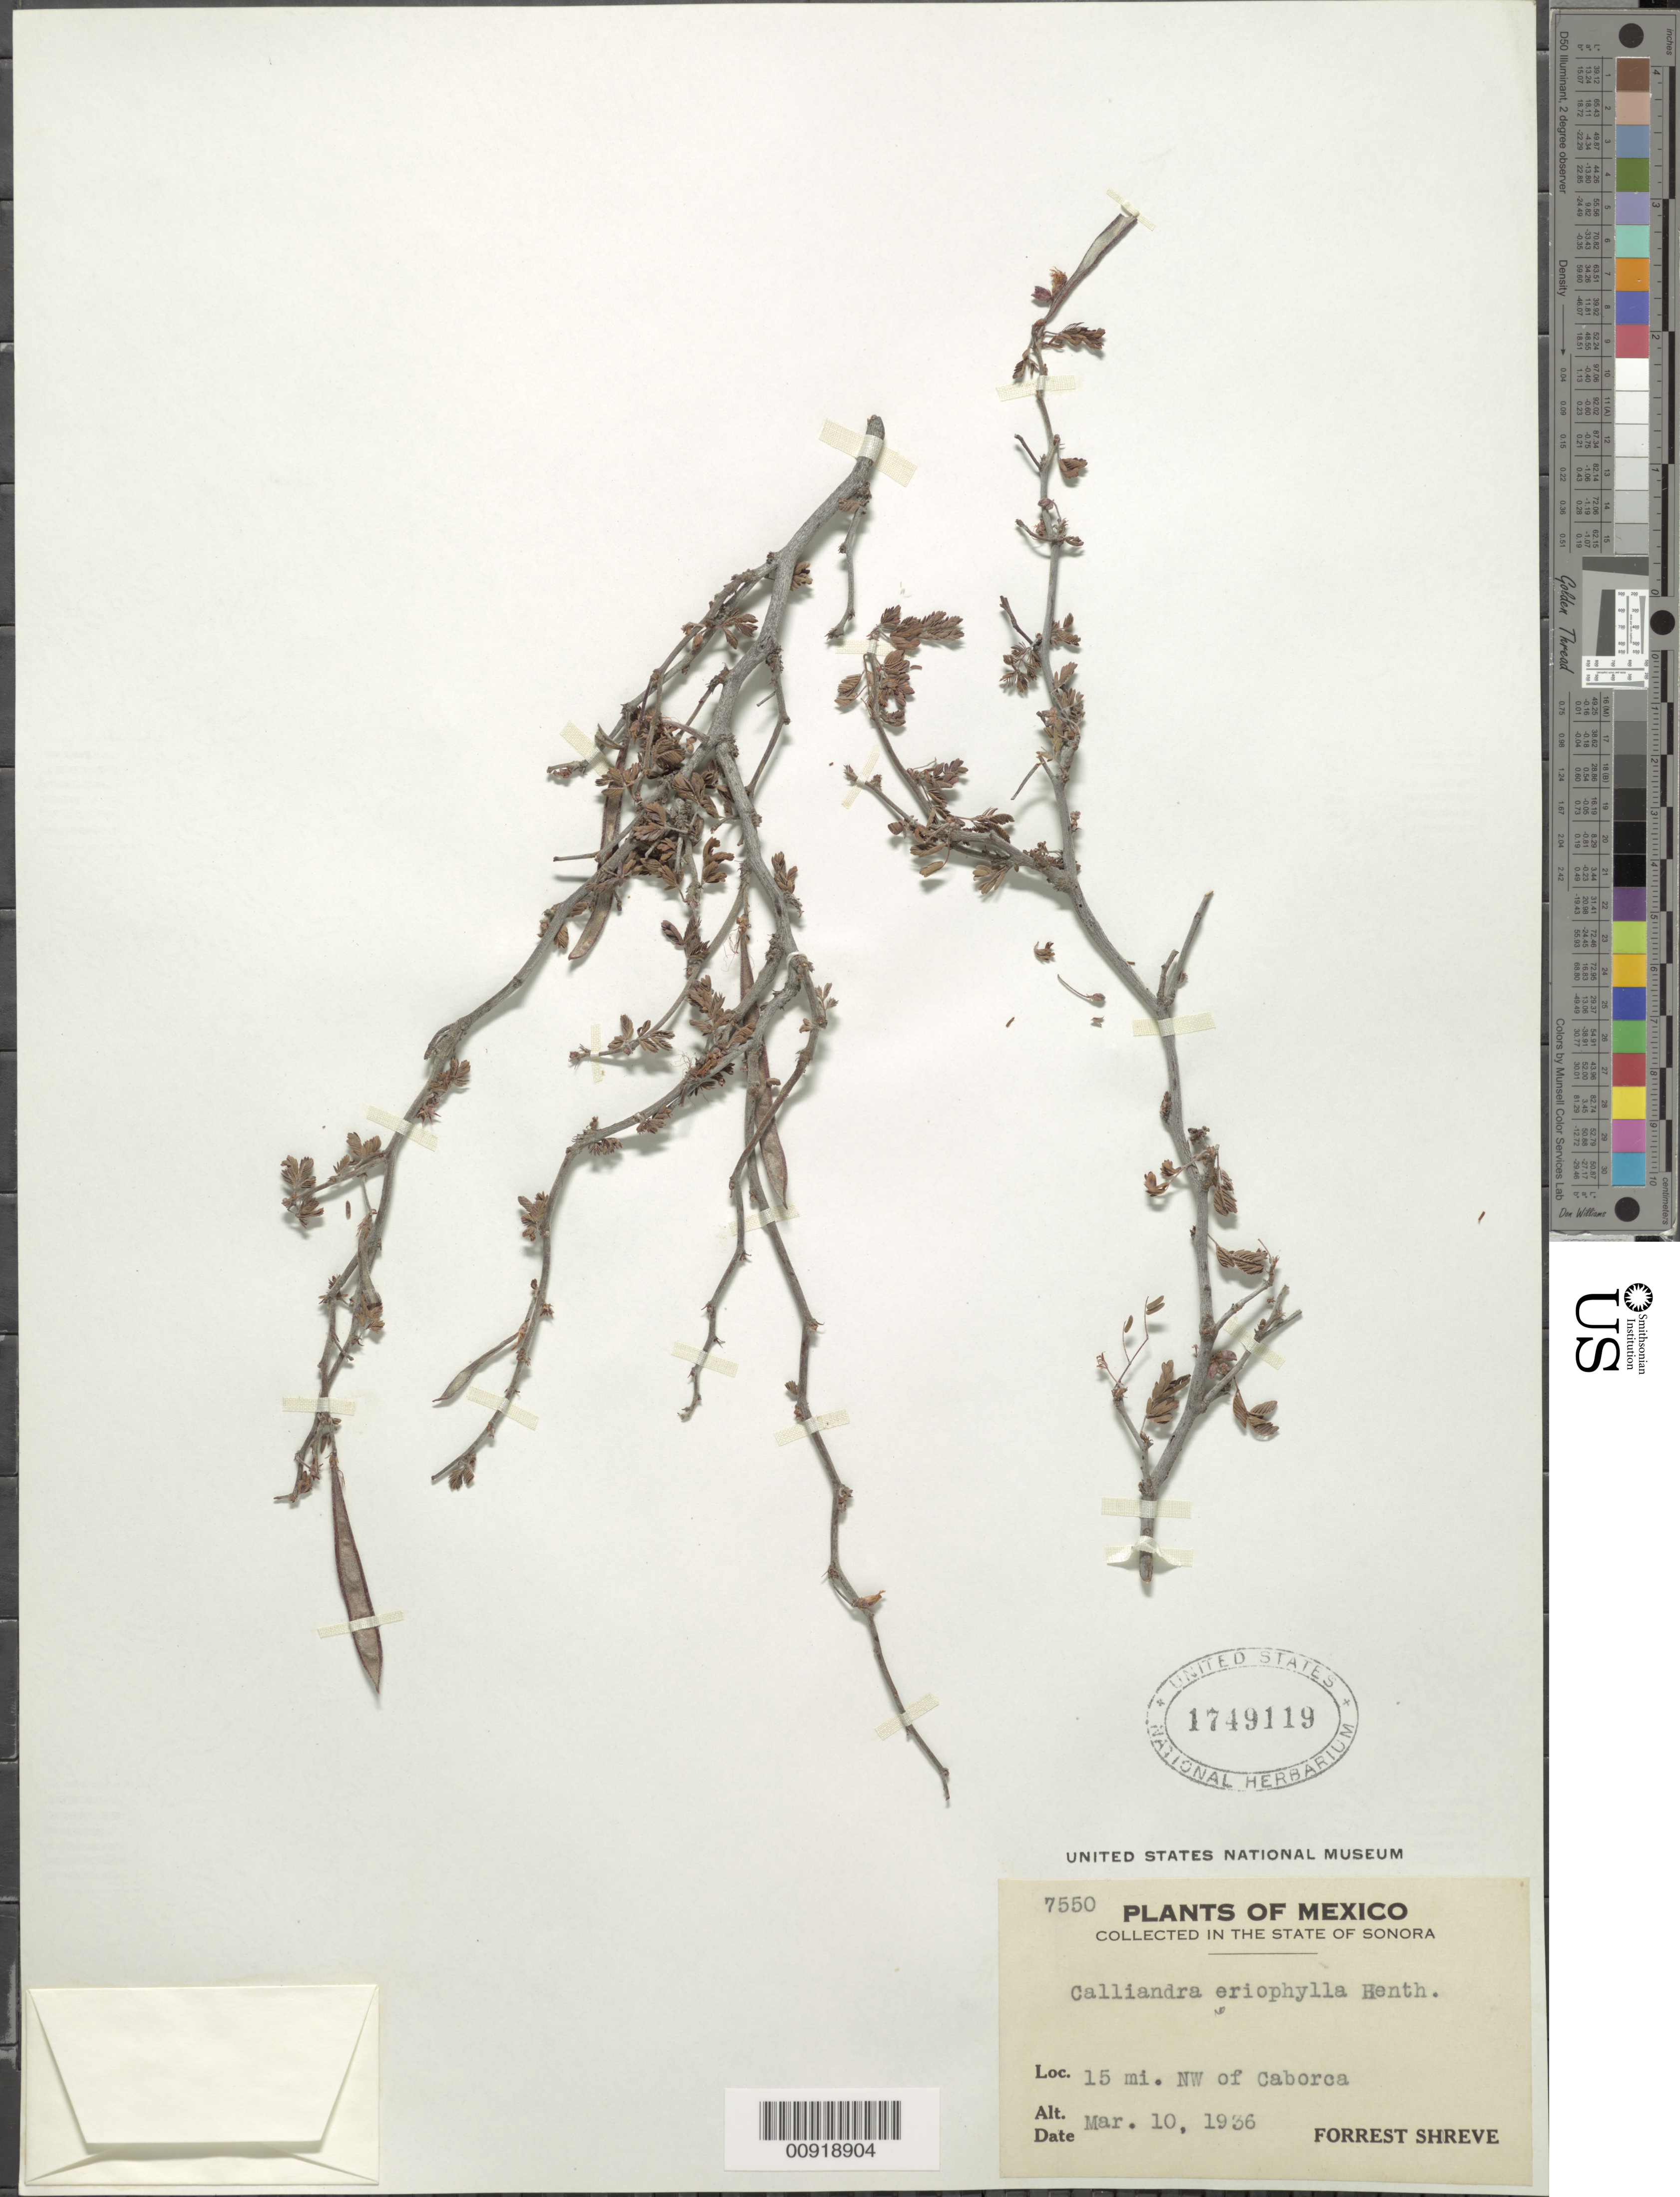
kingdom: Plantae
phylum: Tracheophyta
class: Magnoliopsida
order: Fabales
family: Fabaceae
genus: Calliandra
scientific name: Calliandra eriophylla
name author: Benth.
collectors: F. Shreve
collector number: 7550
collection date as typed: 10 Mar 1936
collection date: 1936-03-10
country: Mexico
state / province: Sonora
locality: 15 mi. NW of Caborca, Sonora.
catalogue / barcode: US 1749119